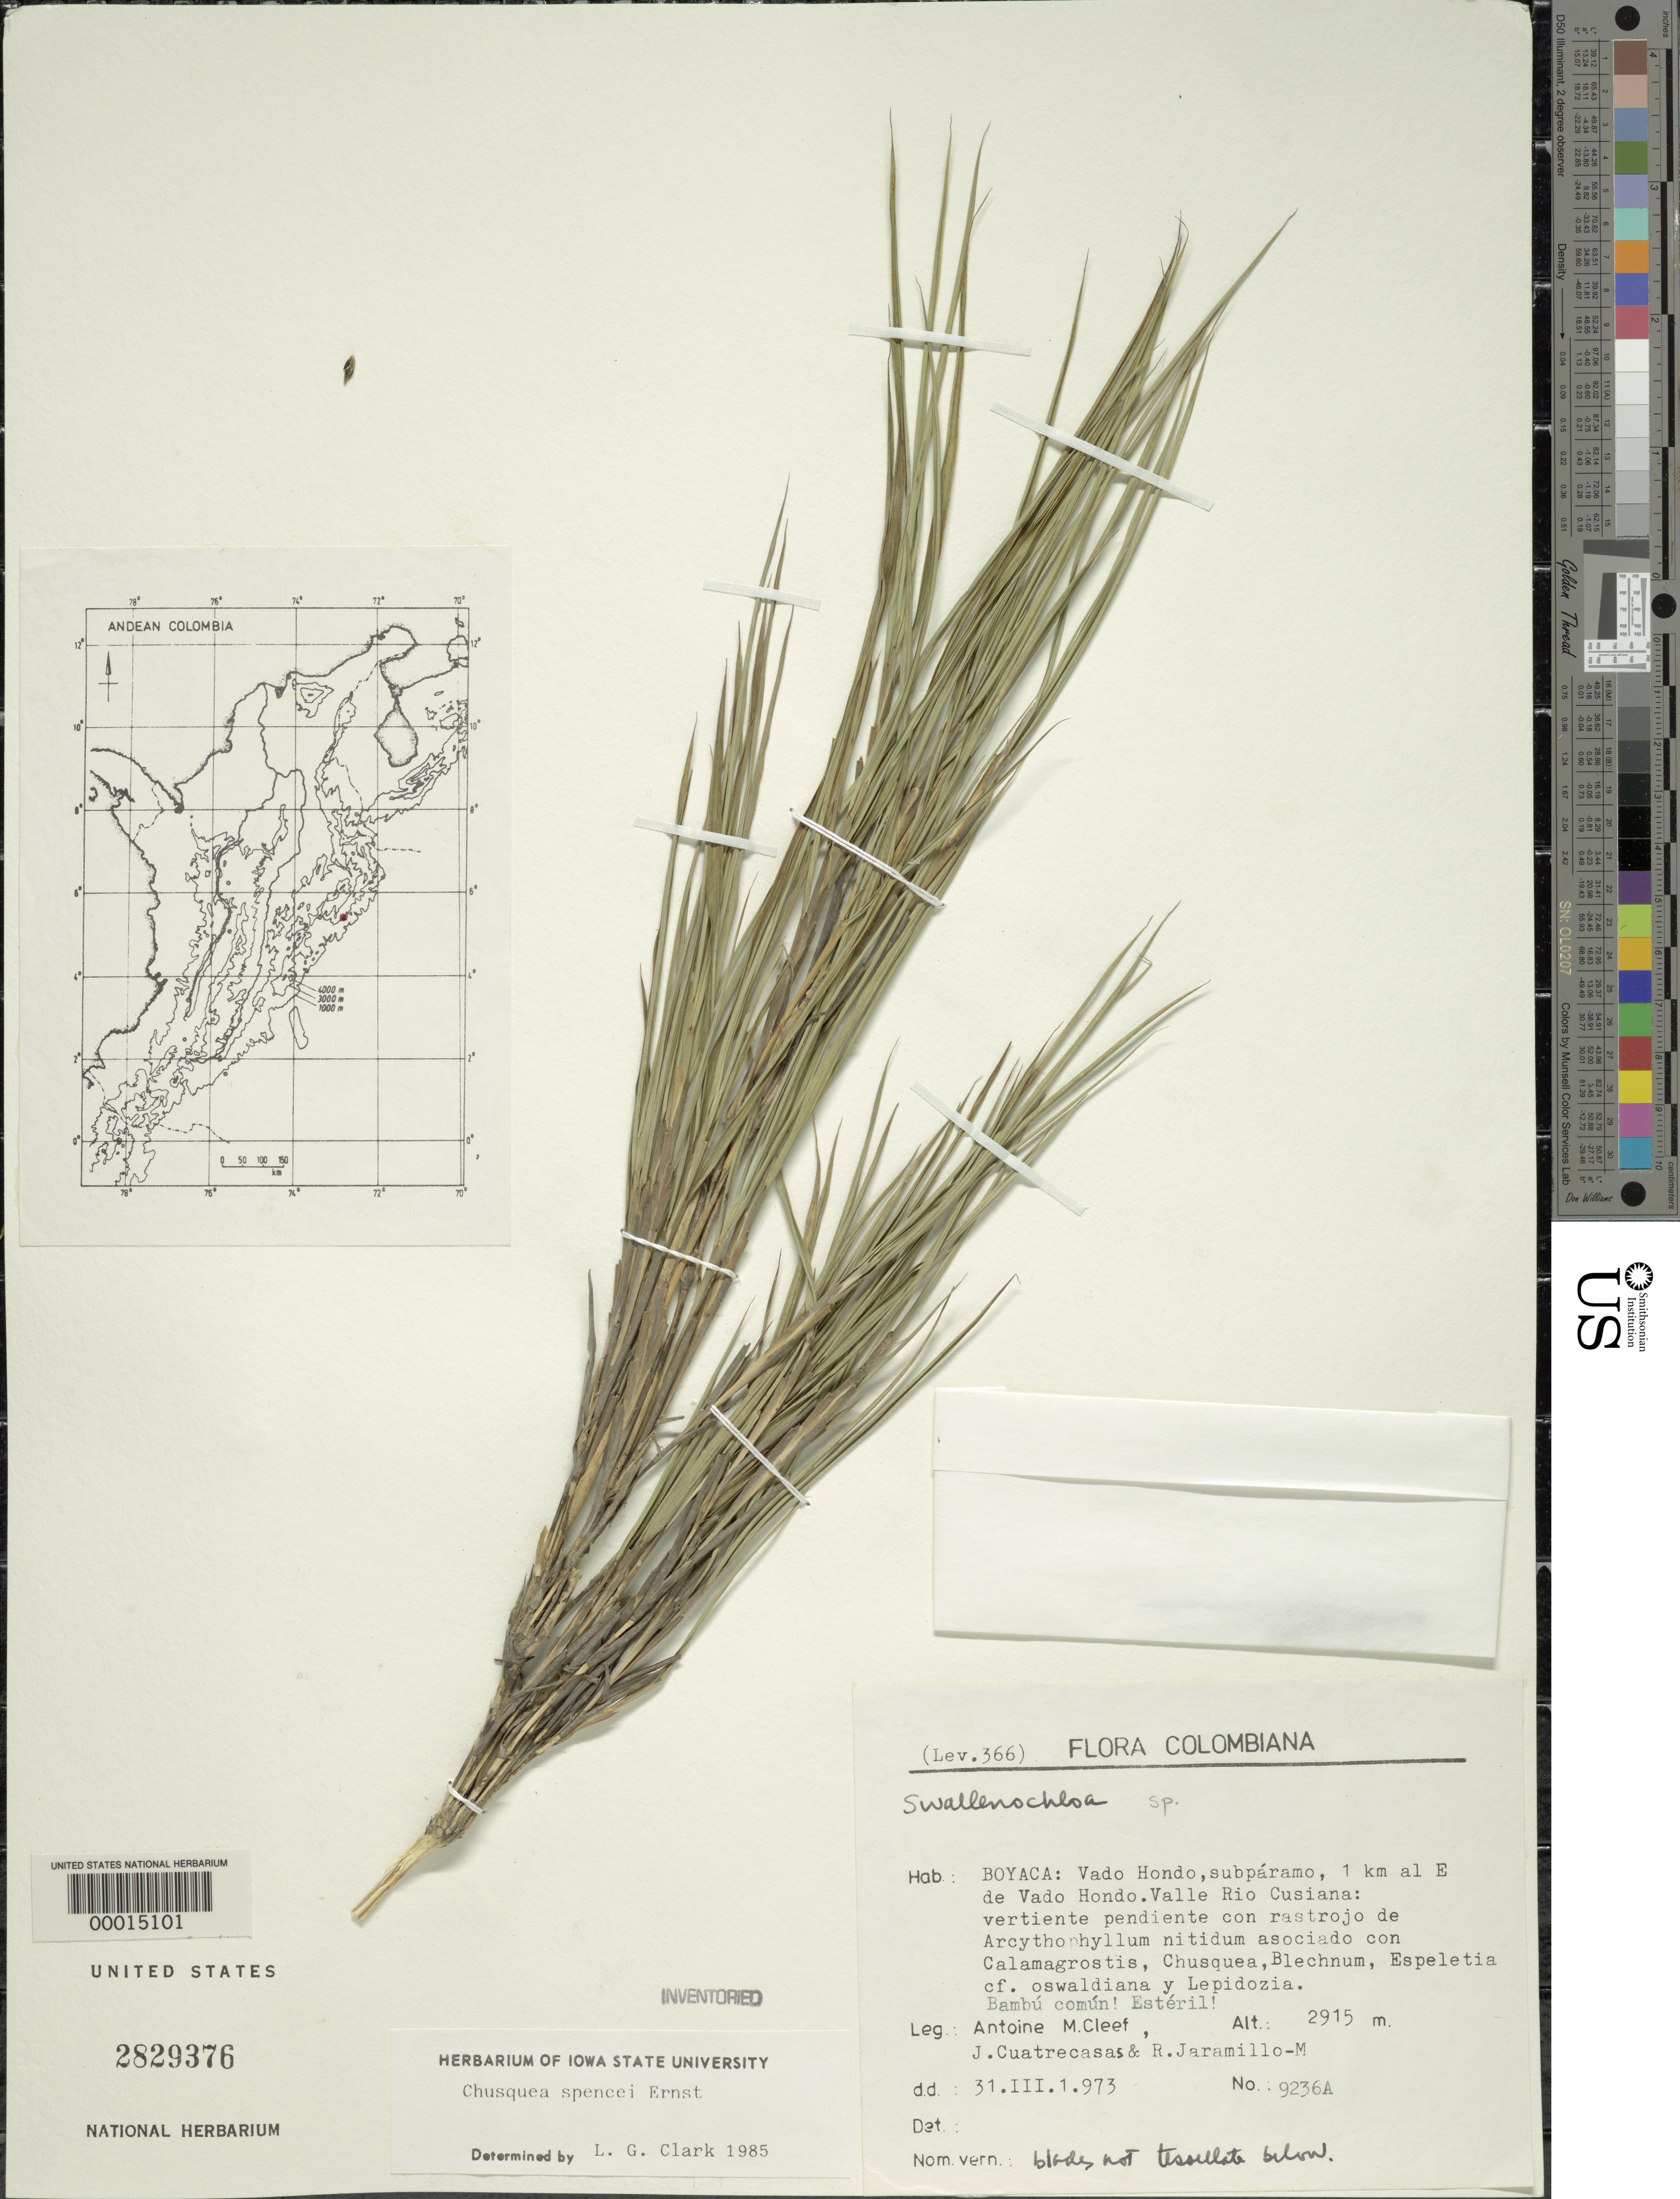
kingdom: Plantae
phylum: Tracheophyta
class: Liliopsida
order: Poales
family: Poaceae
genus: Chusquea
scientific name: Chusquea spencei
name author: Ernst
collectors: A. M. Cleef, J. Cuatrecasas & R. Jaramillo M.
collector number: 9236 A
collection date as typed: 31 Mar 1973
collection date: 1973-03-31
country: Colombia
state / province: Boyacá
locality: Vado Hondo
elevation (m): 2915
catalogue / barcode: US 2829376